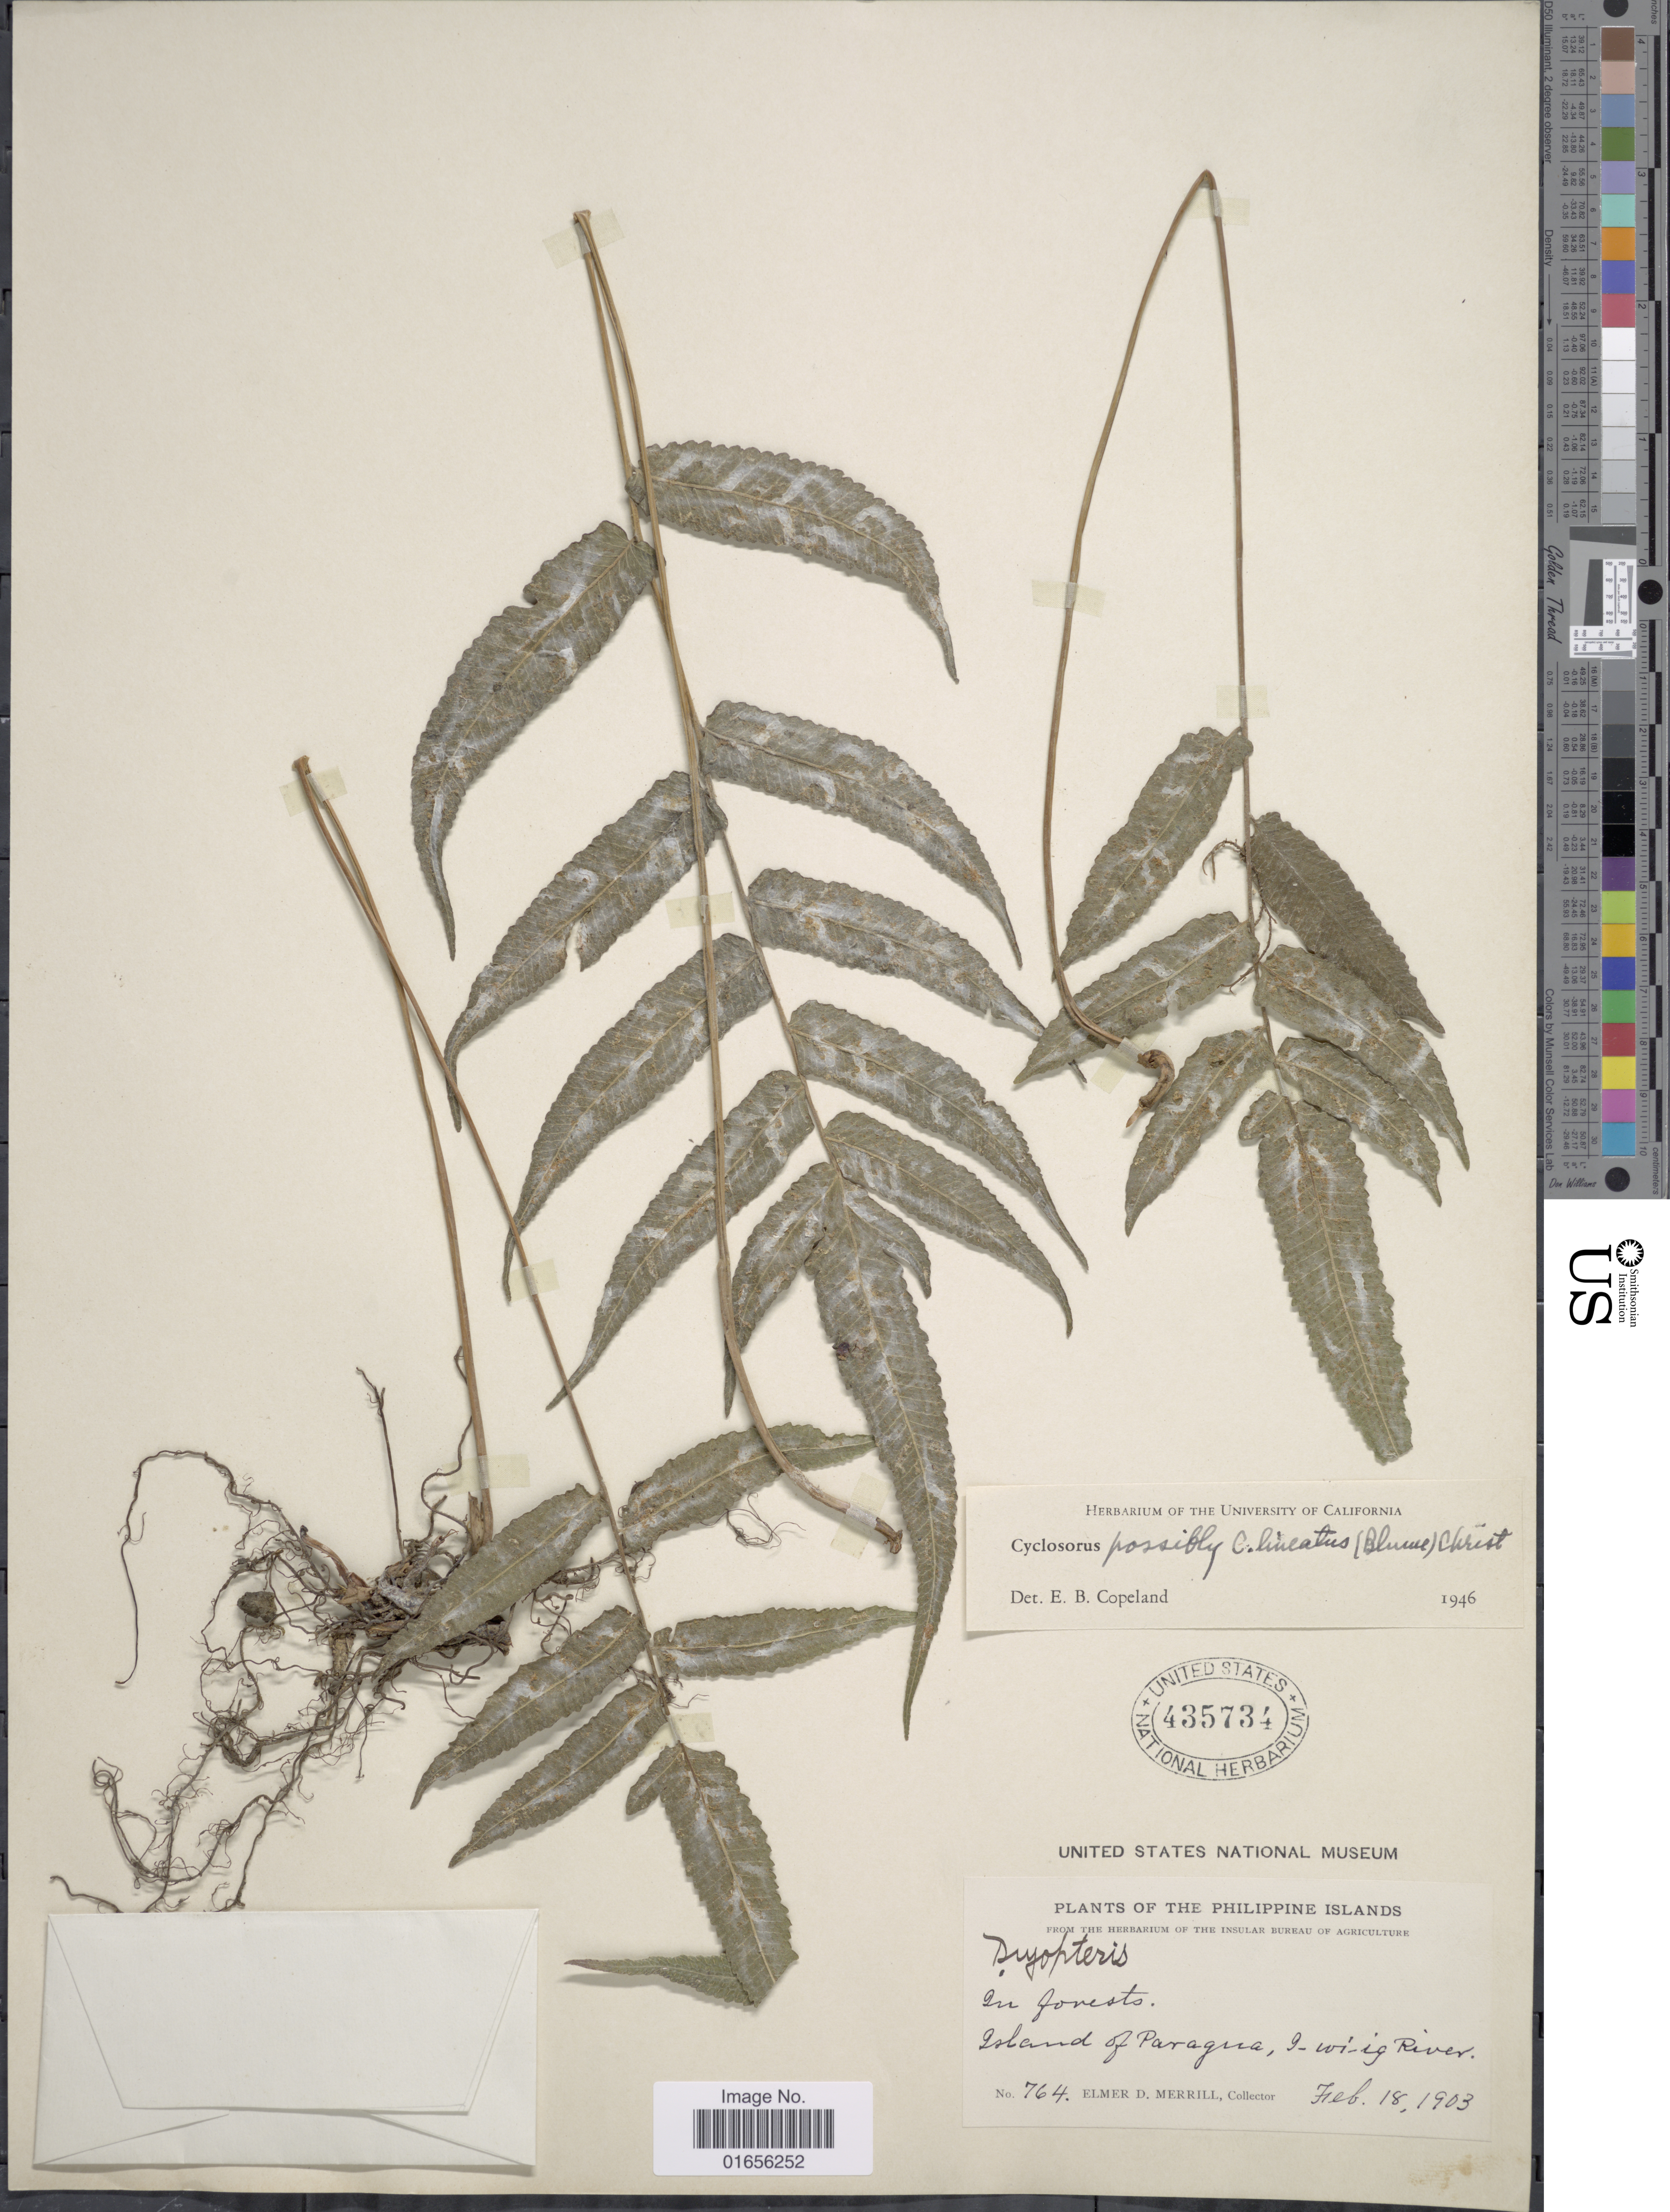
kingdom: Plantae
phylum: Tracheophyta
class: Polypodiopsida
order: Polypodiales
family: Thelypteridaceae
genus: Pronephrium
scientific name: Pronephrium lineatum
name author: (Blume) C. Presl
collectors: E. D. Merrill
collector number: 764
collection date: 1903-02-18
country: Philippines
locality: The Philippine Islands, island of Paragua, I-wi-ig River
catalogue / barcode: US 435734